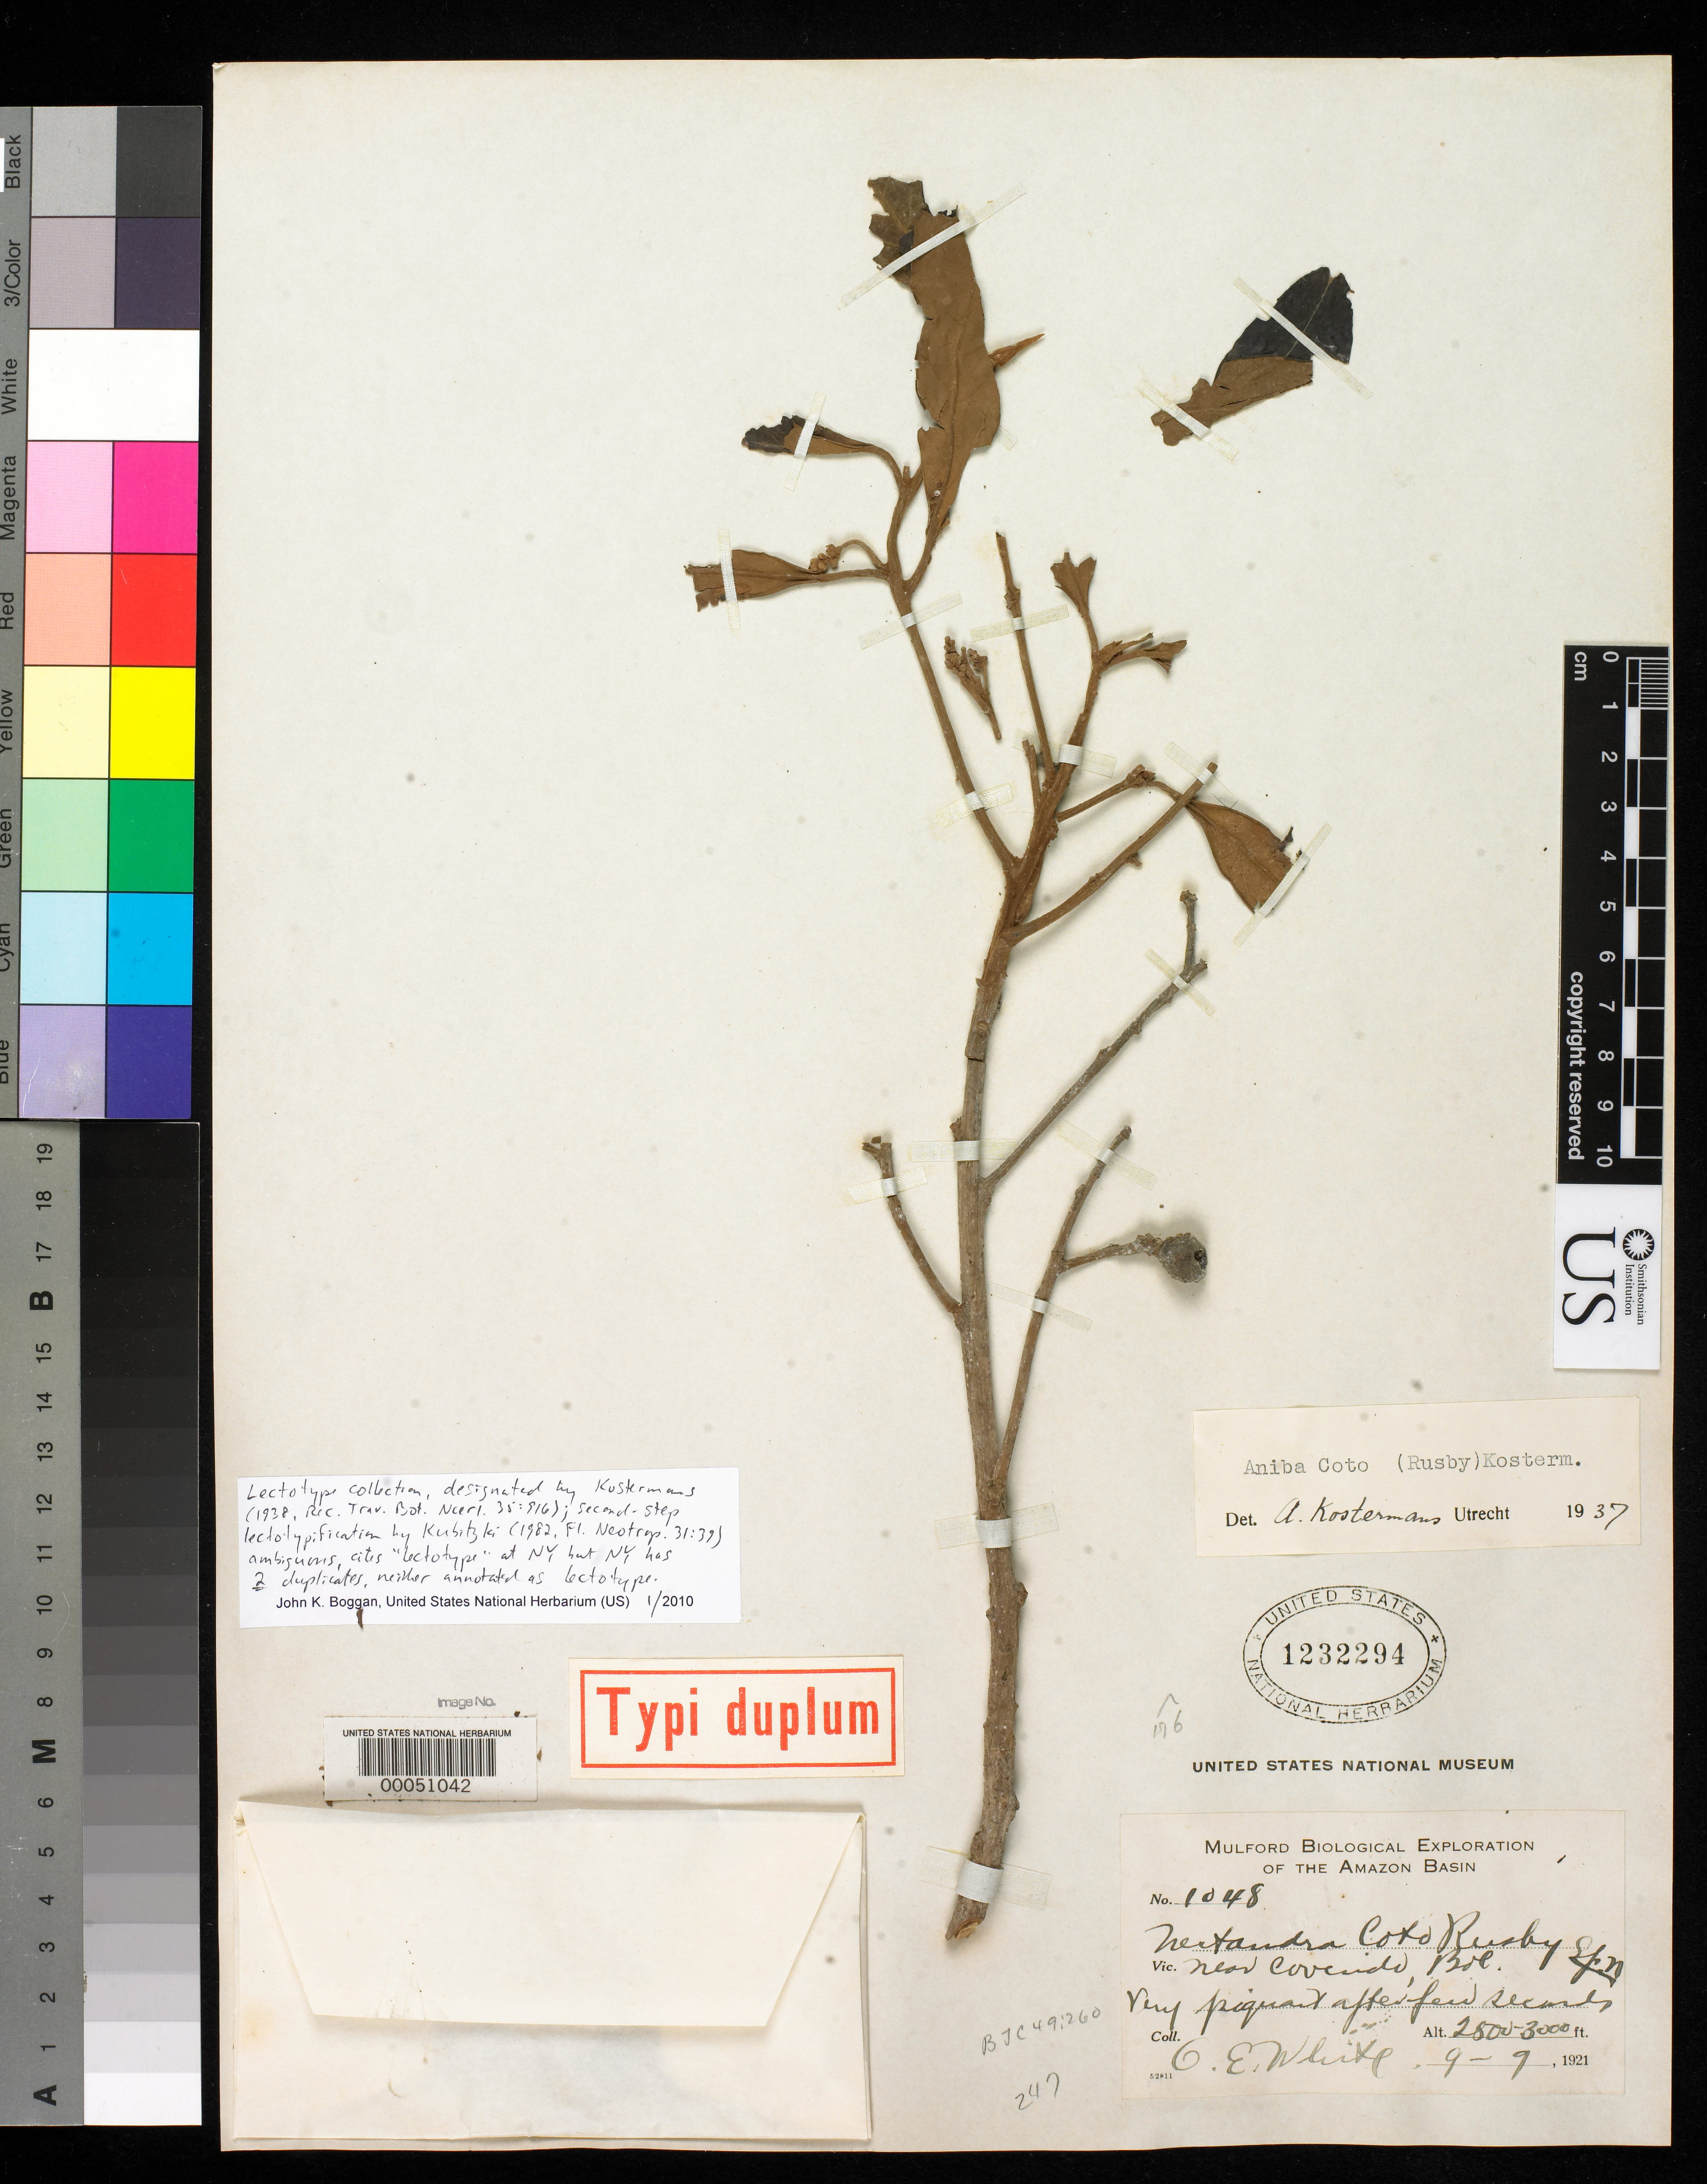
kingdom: Plantae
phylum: Tracheophyta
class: Magnoliopsida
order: Laurales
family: Lauraceae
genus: Nectandra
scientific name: Nectandra coto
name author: Rusby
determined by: Kostermans, A. J. G. H.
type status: Lectotype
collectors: O. E. White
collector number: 1048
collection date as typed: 9-9, 1921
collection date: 1921-09-09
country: Bolivia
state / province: La Paz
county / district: Sud Yungas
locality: Covendo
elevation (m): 762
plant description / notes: First-step [effective] lectotypification by Kostermans; ambiguously lectotypified by Kubitzki (1982, Fl. Neotrop. Monogr. 31: 39) by citing "lectotype" at NY, but NY has two duplicates and neither is annotated as the lectotype.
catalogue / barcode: US 1232294